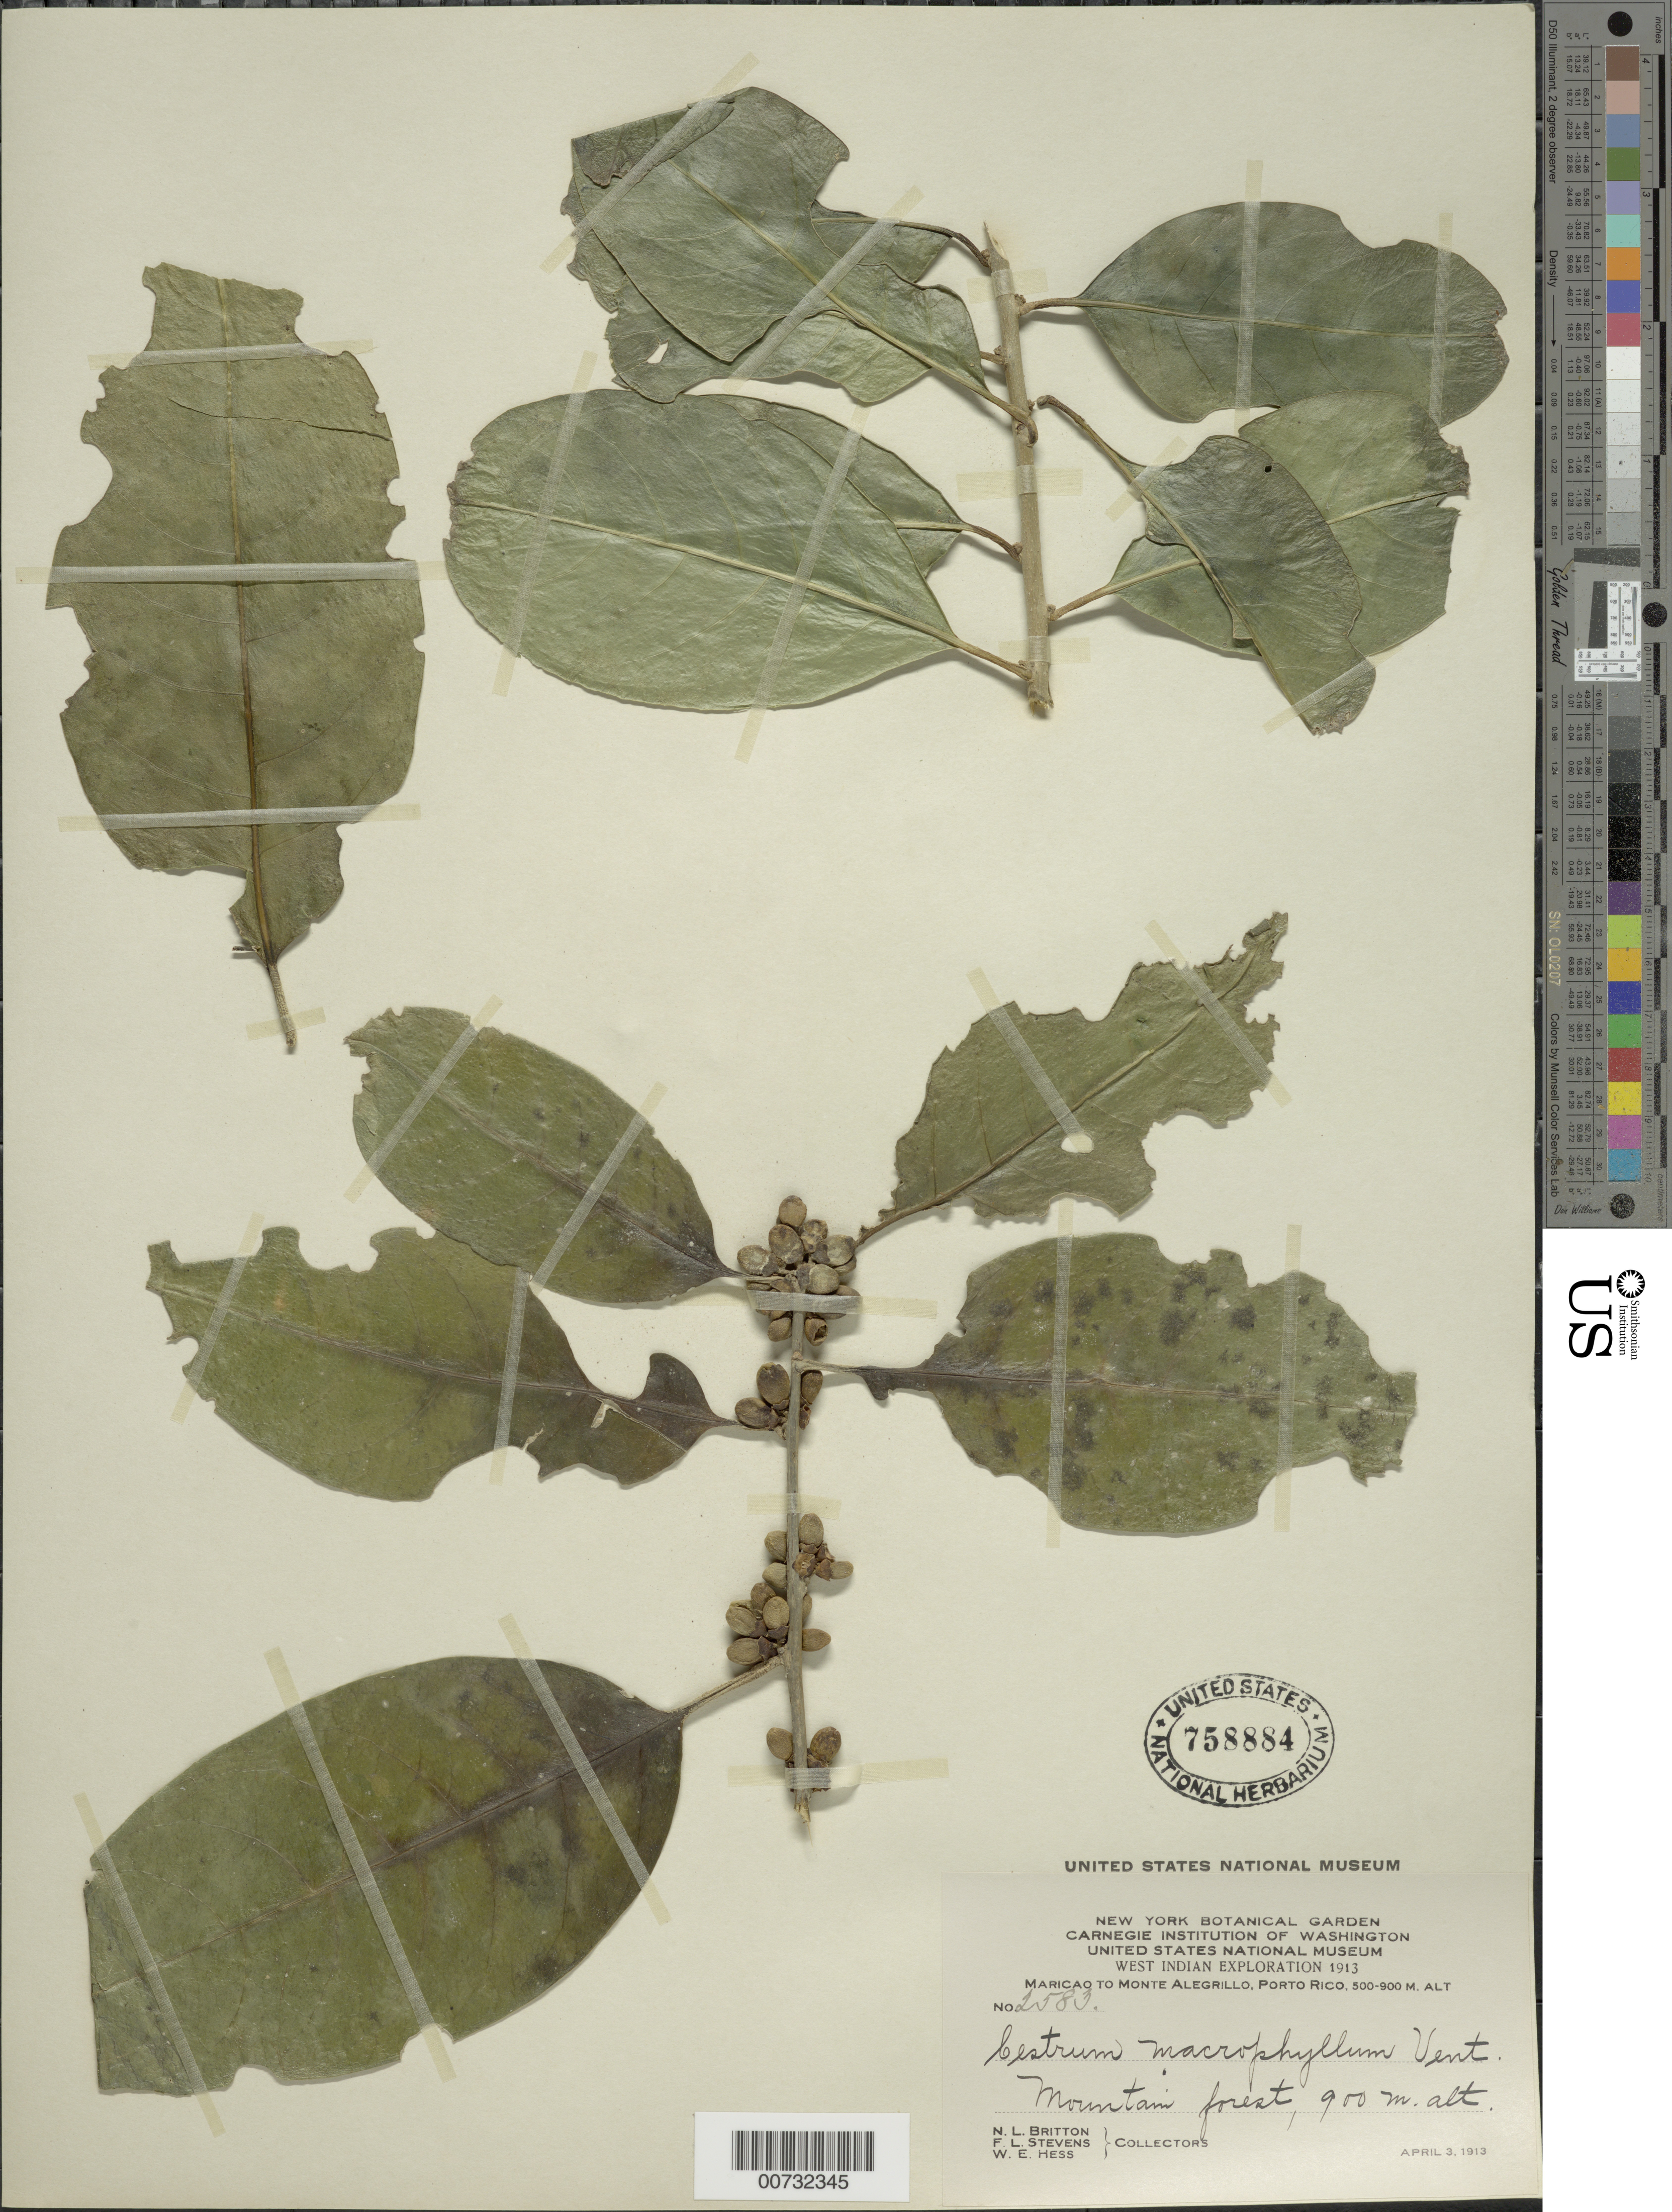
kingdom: Plantae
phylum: Tracheophyta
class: Magnoliopsida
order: Solanales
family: Solanaceae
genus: Cestrum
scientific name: Cestrum macrophyllum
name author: Vent.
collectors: N. Britton, F. L. Stevens & W. Hess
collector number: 2583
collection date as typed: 03 Apr 1913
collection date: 1913-04-03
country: Puerto Rico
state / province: Maricao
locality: Maricao to Monte Alegrillo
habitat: Mountain forest, 900 m alt.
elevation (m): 500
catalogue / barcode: US 758884